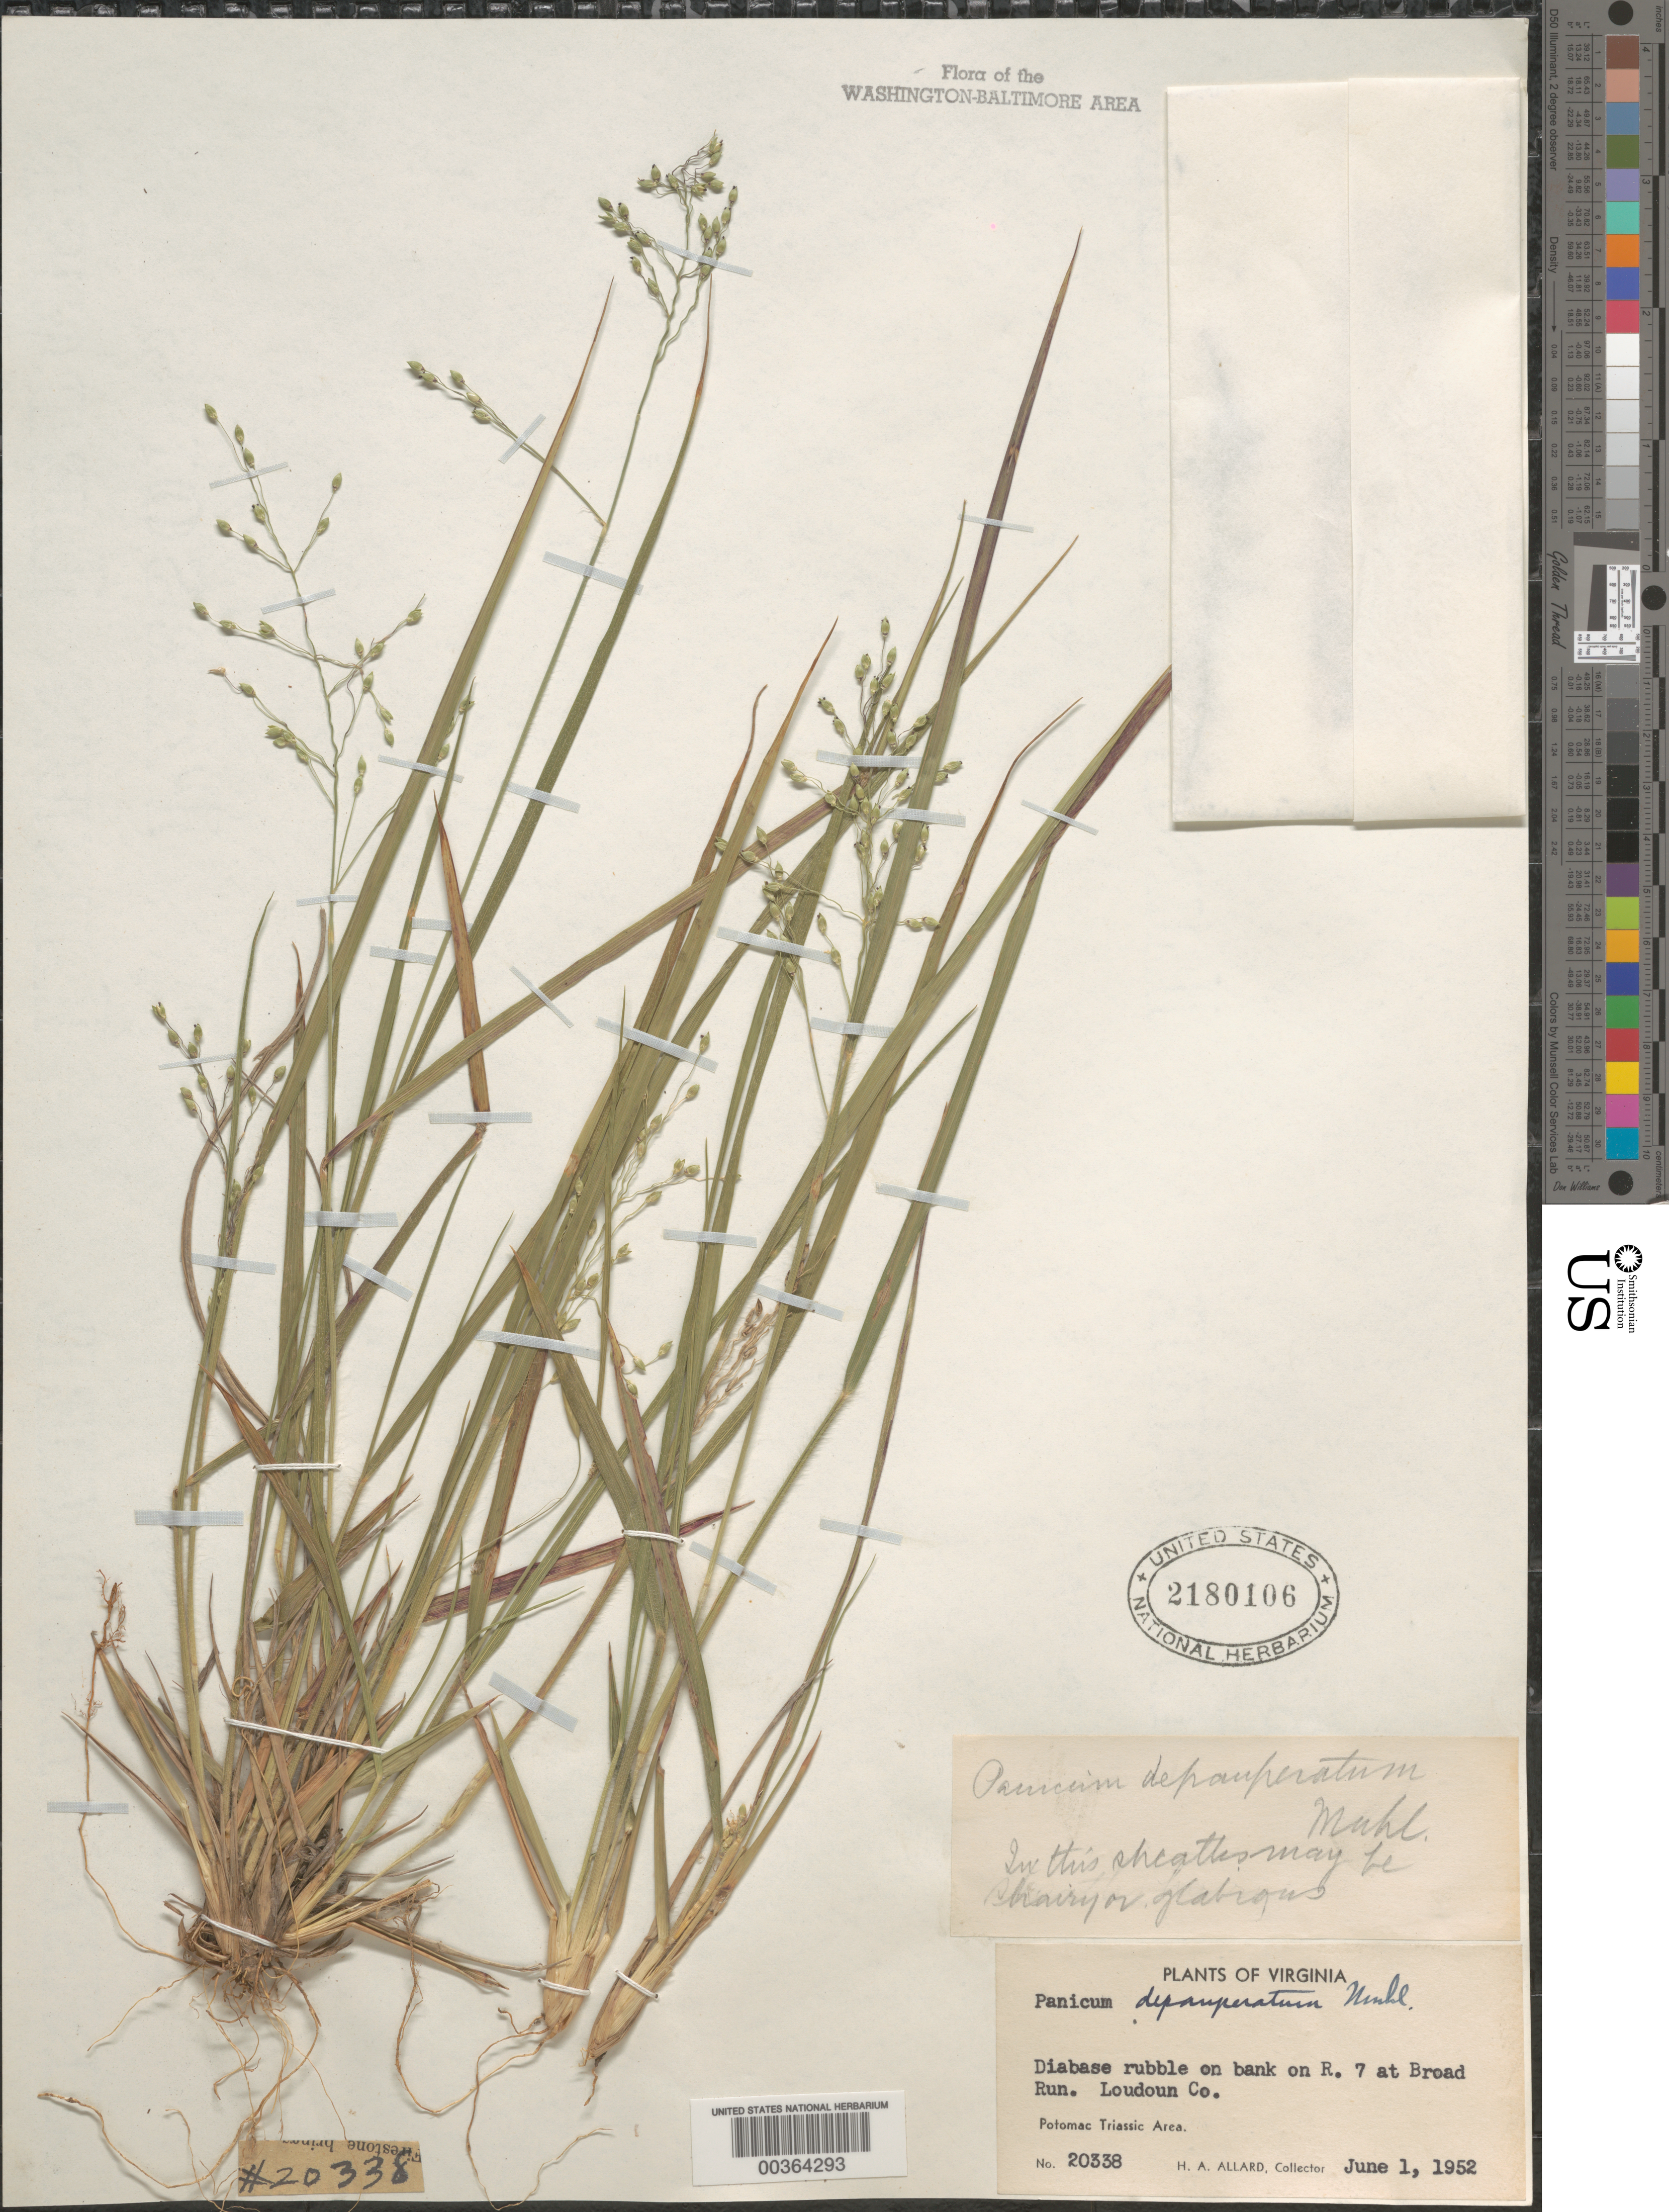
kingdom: Plantae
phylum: Tracheophyta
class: Liliopsida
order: Poales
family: Poaceae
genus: Dichanthelium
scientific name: Dichanthelium depauperatum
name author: (Muhl.) Gould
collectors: H. A. Allard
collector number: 20338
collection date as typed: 01 Jun 1952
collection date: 1952-06-01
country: United States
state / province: Virginia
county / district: Loudoun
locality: Diabase rubble on bank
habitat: On bank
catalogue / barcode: US 2180106